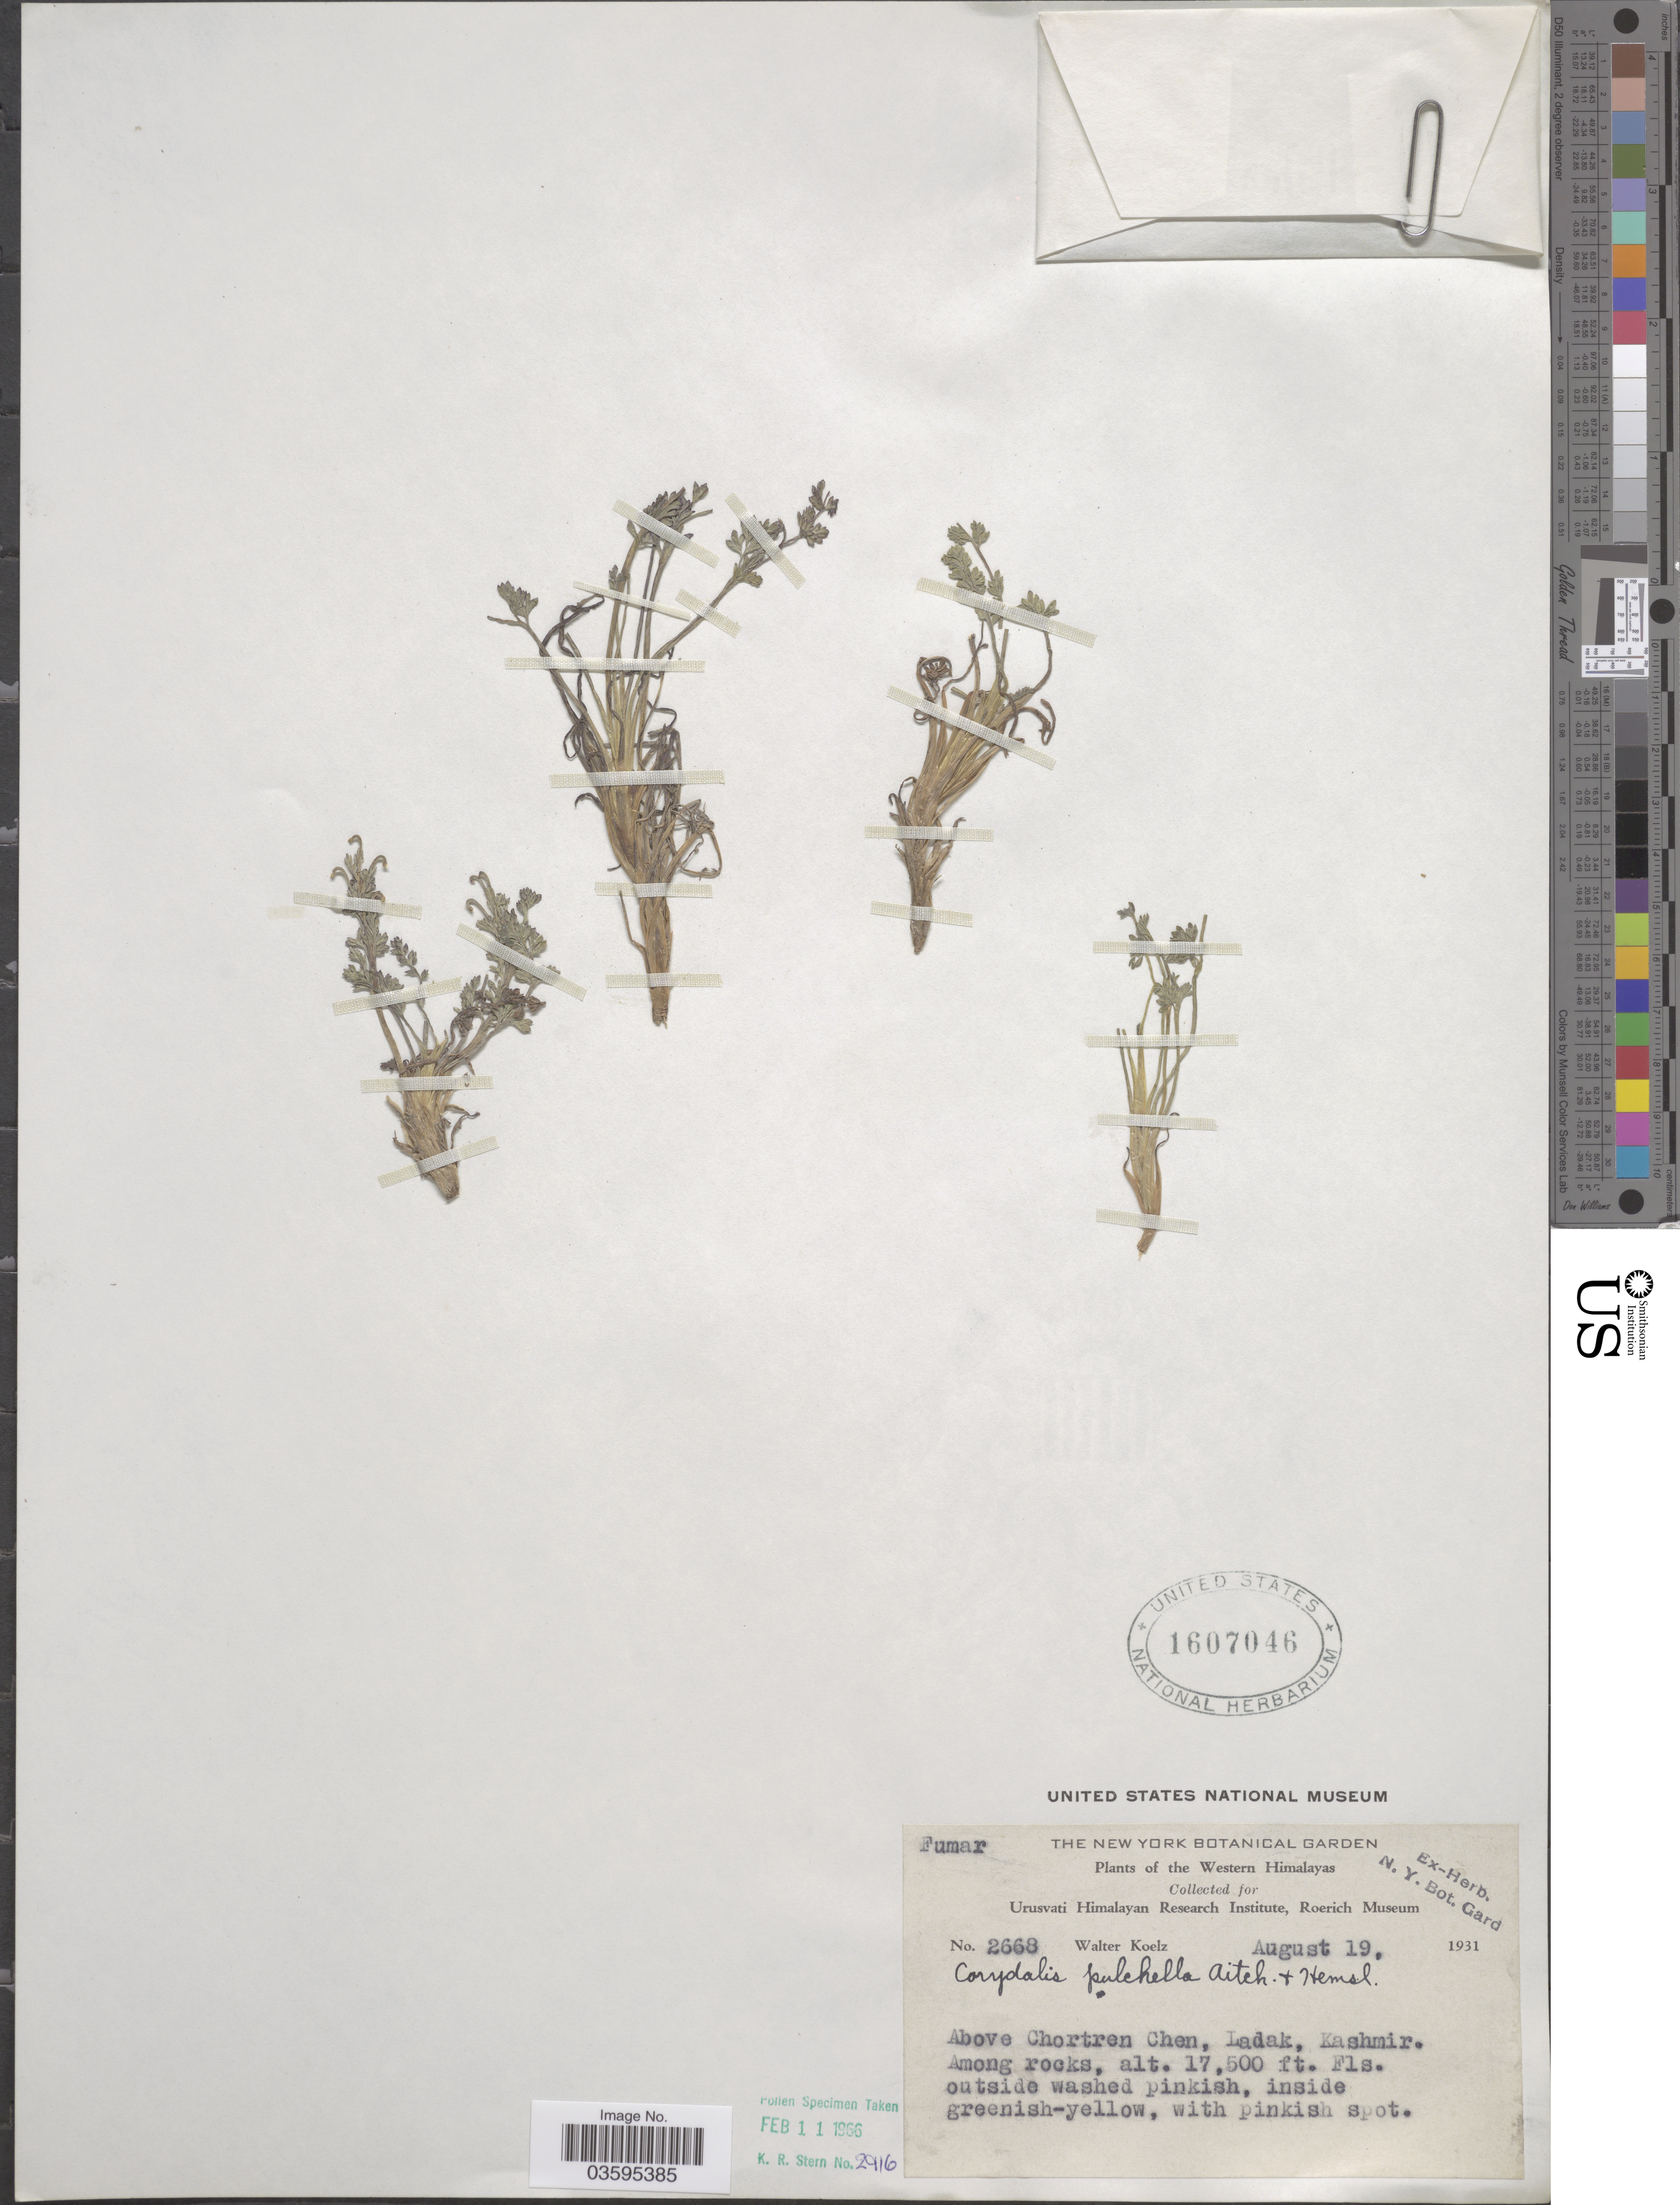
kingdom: Plantae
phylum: Tracheophyta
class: Magnoliopsida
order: Ranunculales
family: Papaveraceae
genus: Corydalis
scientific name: Corydalis pulchella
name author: Aitch. & Hemsl.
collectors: W. N. Koelz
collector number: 2668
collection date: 1931-08-19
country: India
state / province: Ladakh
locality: Western Himalayas. Above Chortren Chen, Ladak, Kashmir.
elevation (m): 5334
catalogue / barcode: US 1607046